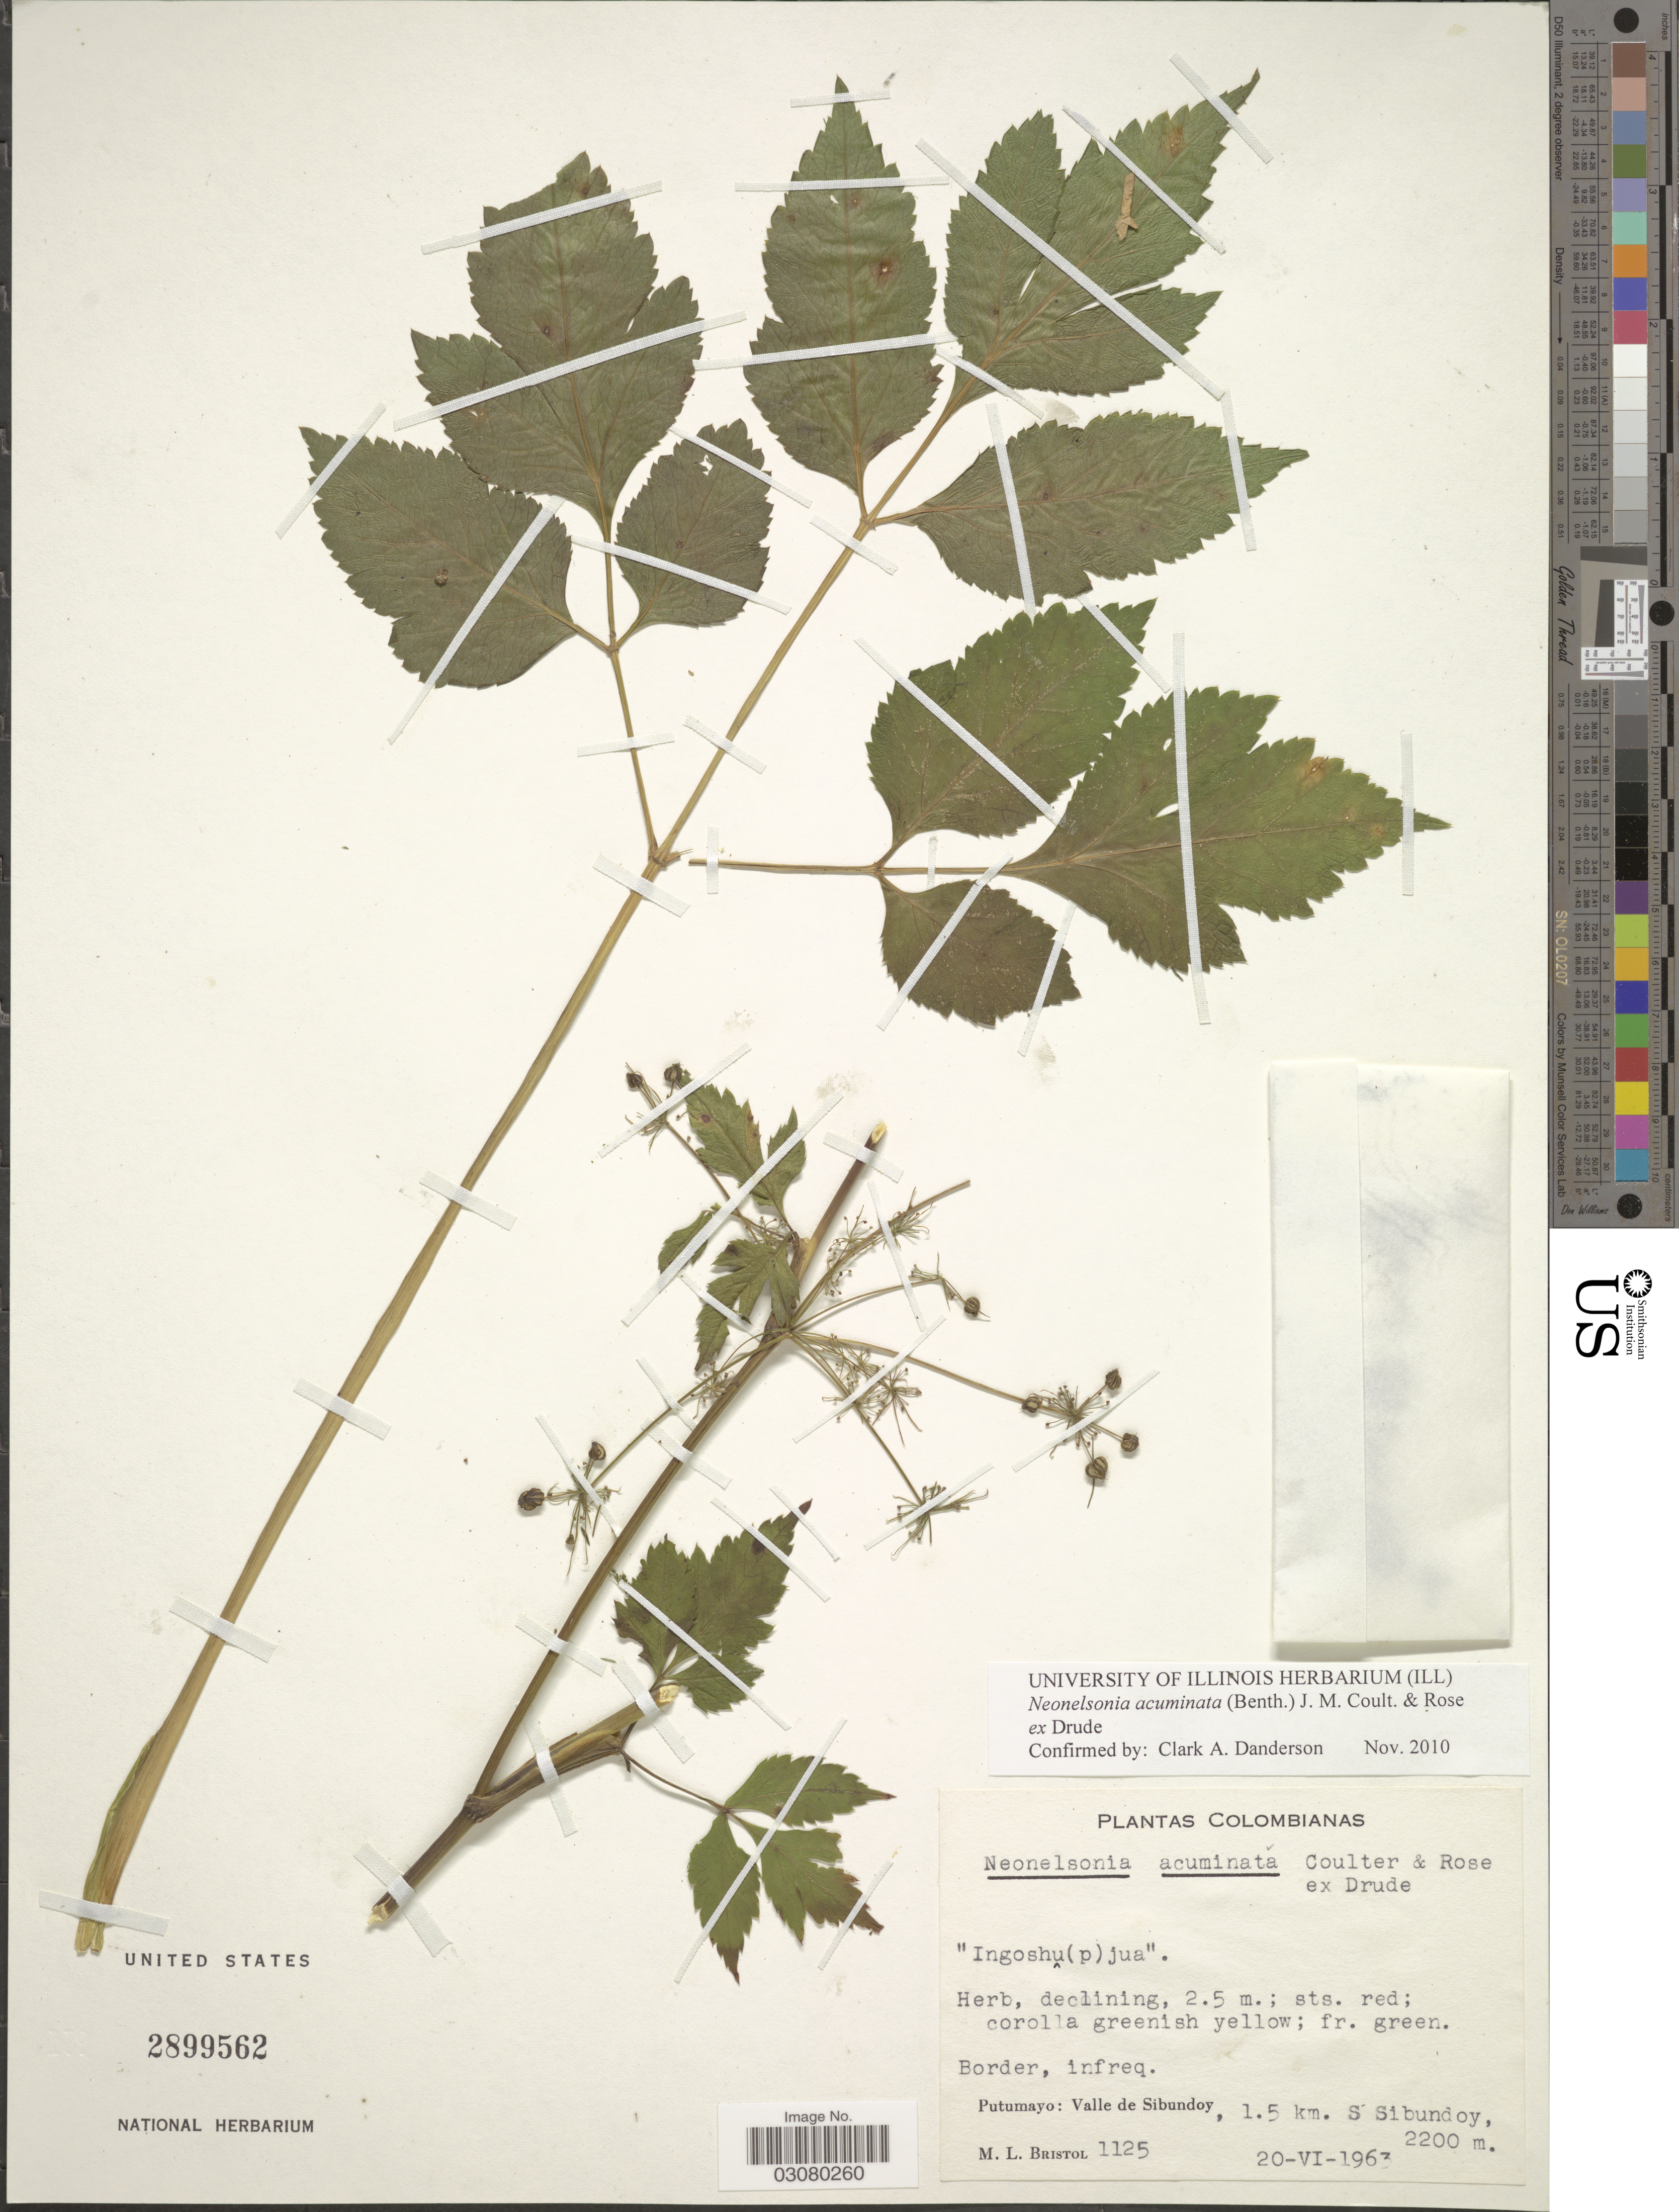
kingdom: Plantae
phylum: Tracheophyta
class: Magnoliopsida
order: Apiales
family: Apiaceae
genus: Neonelsonia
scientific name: Neonelsonia acuminata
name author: (Benth.) J.M. Coult. & Rose ex Drude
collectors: M. L. Bristol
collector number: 1125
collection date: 1963-06-20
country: Colombia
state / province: Putumayo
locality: Valle de Sibundoy, 1.5 km. S Sibundoy.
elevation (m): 2200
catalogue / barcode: US 2899562